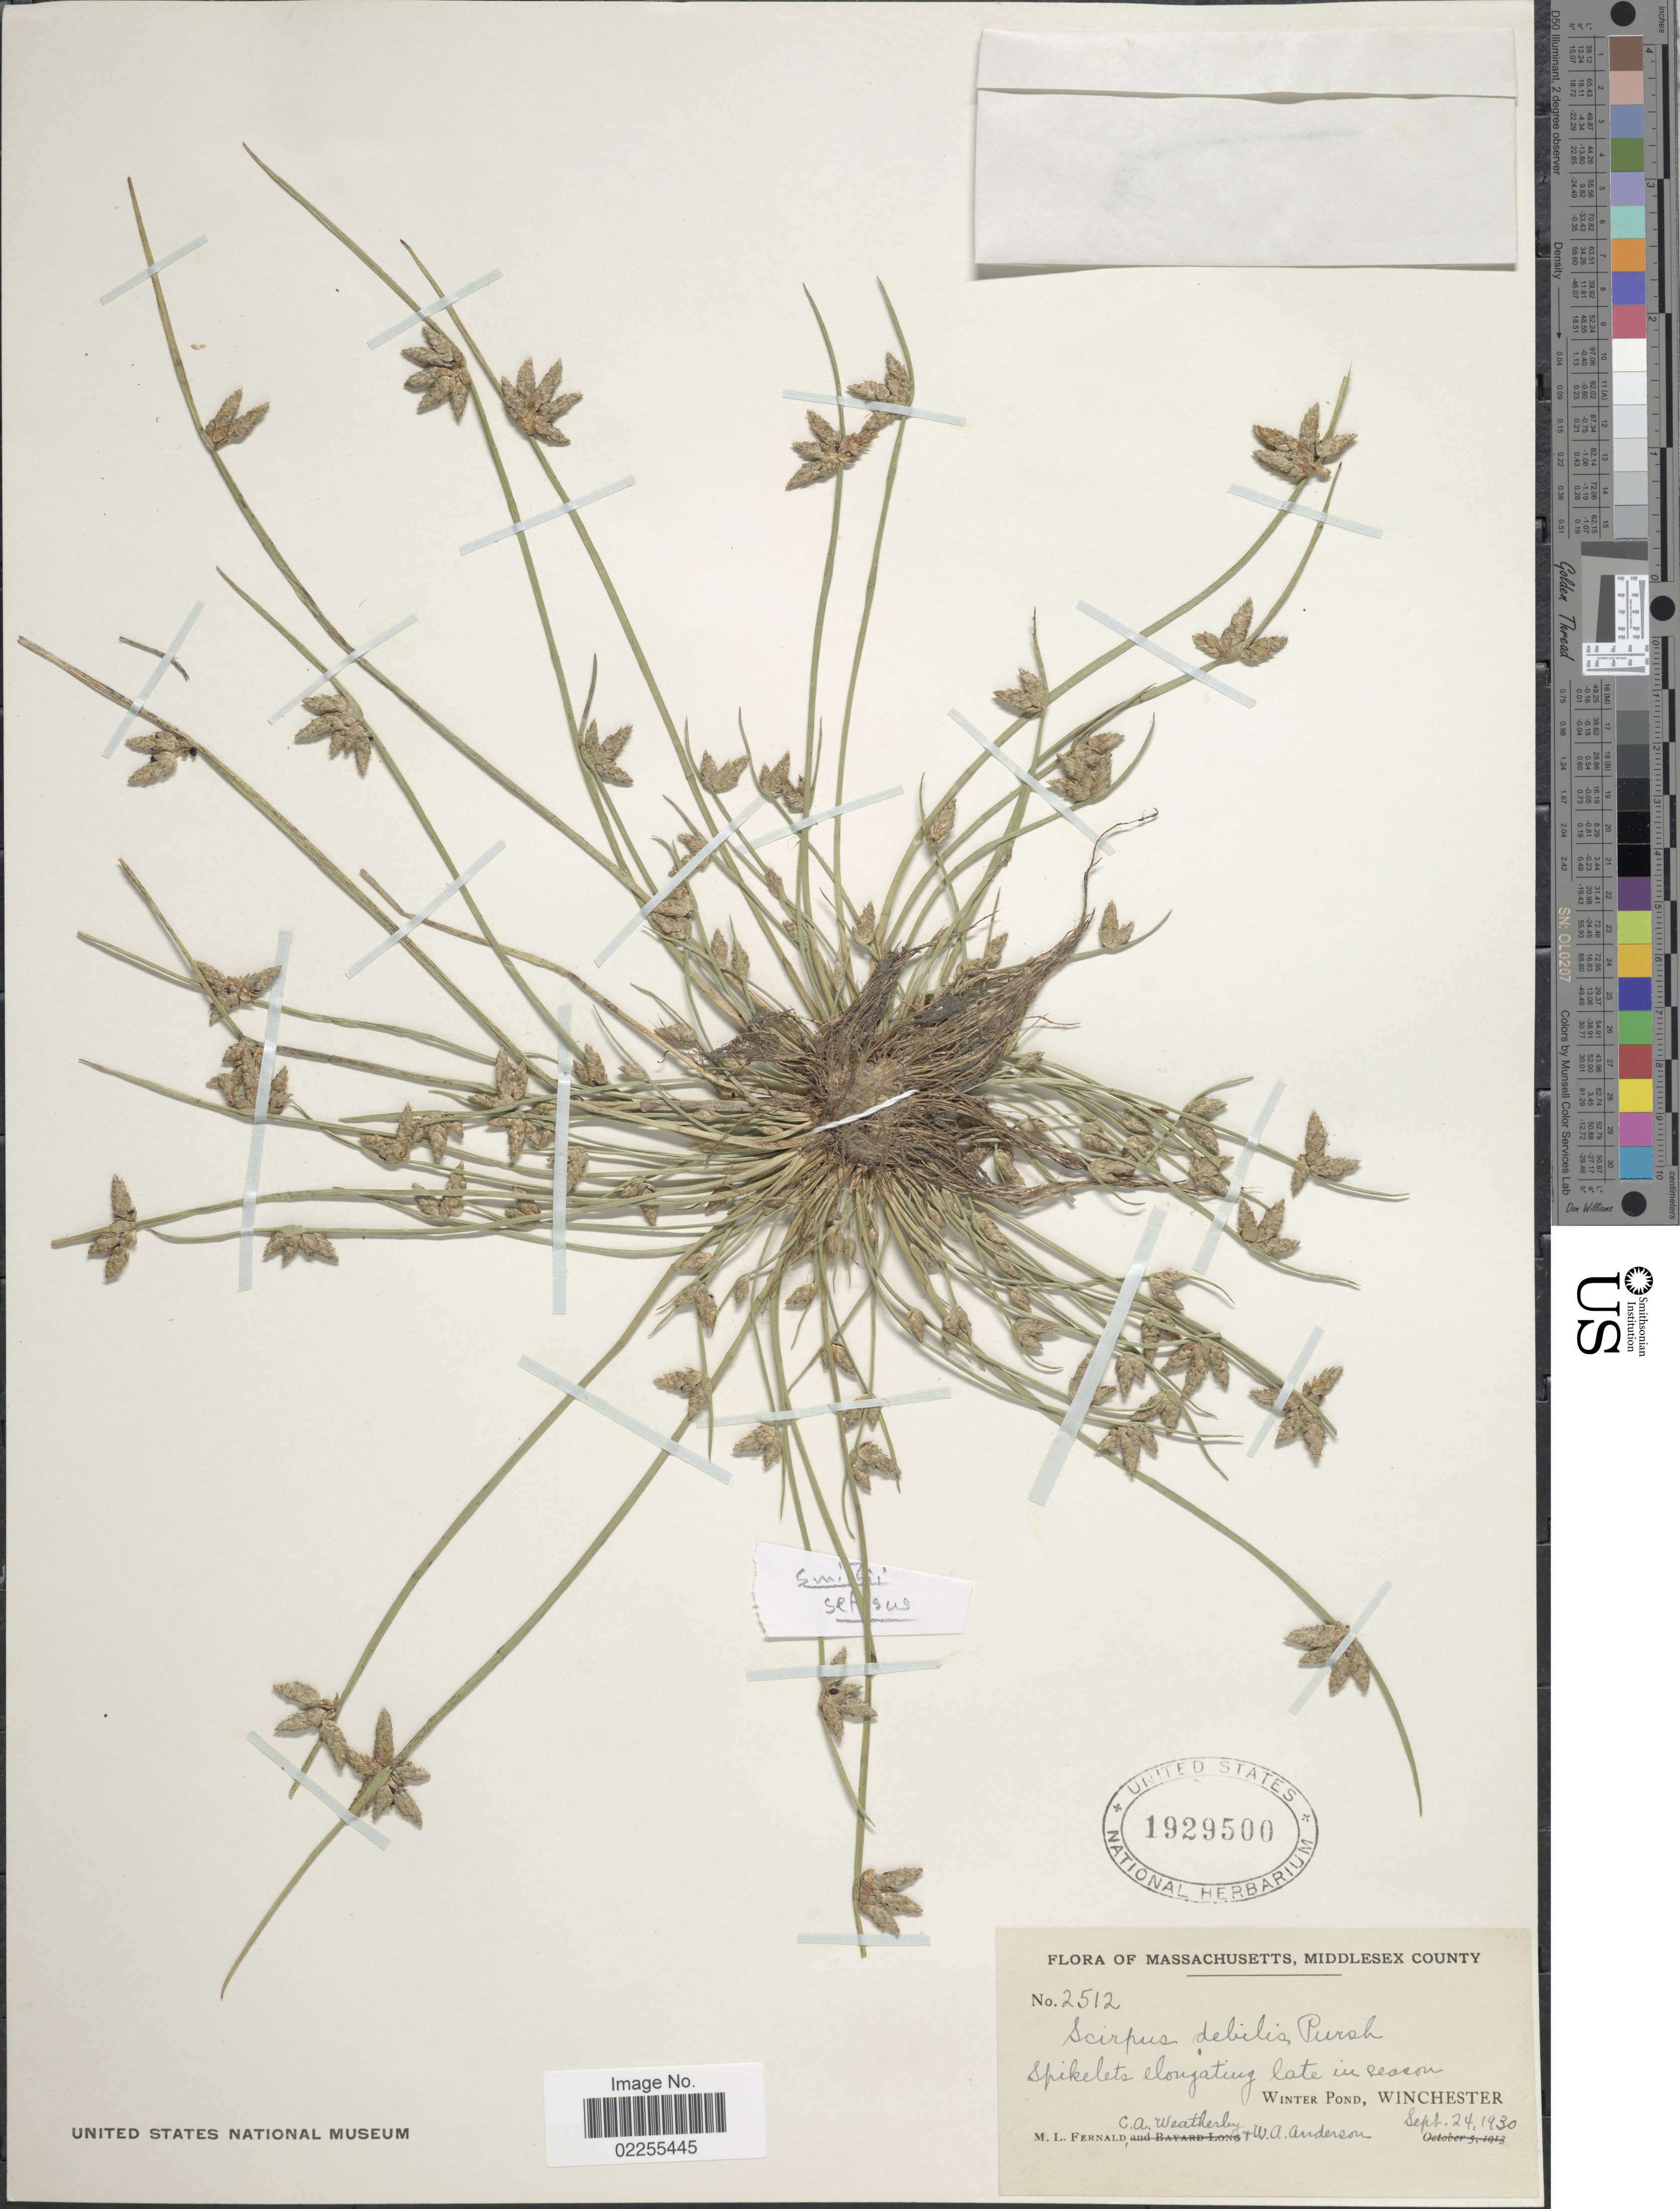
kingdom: Plantae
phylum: Tracheophyta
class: Liliopsida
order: Poales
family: Cyperaceae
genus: Schoenoplectus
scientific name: Schoenoplectus smithii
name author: (A. Gray) Soják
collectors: M. L. Fernald, C. A. Weatherby & W. A. Anderson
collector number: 2512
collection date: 1930-09-24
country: United States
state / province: Massachusetts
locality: Middlesex County, Winter Pond, Winchester.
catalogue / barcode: US 1929500